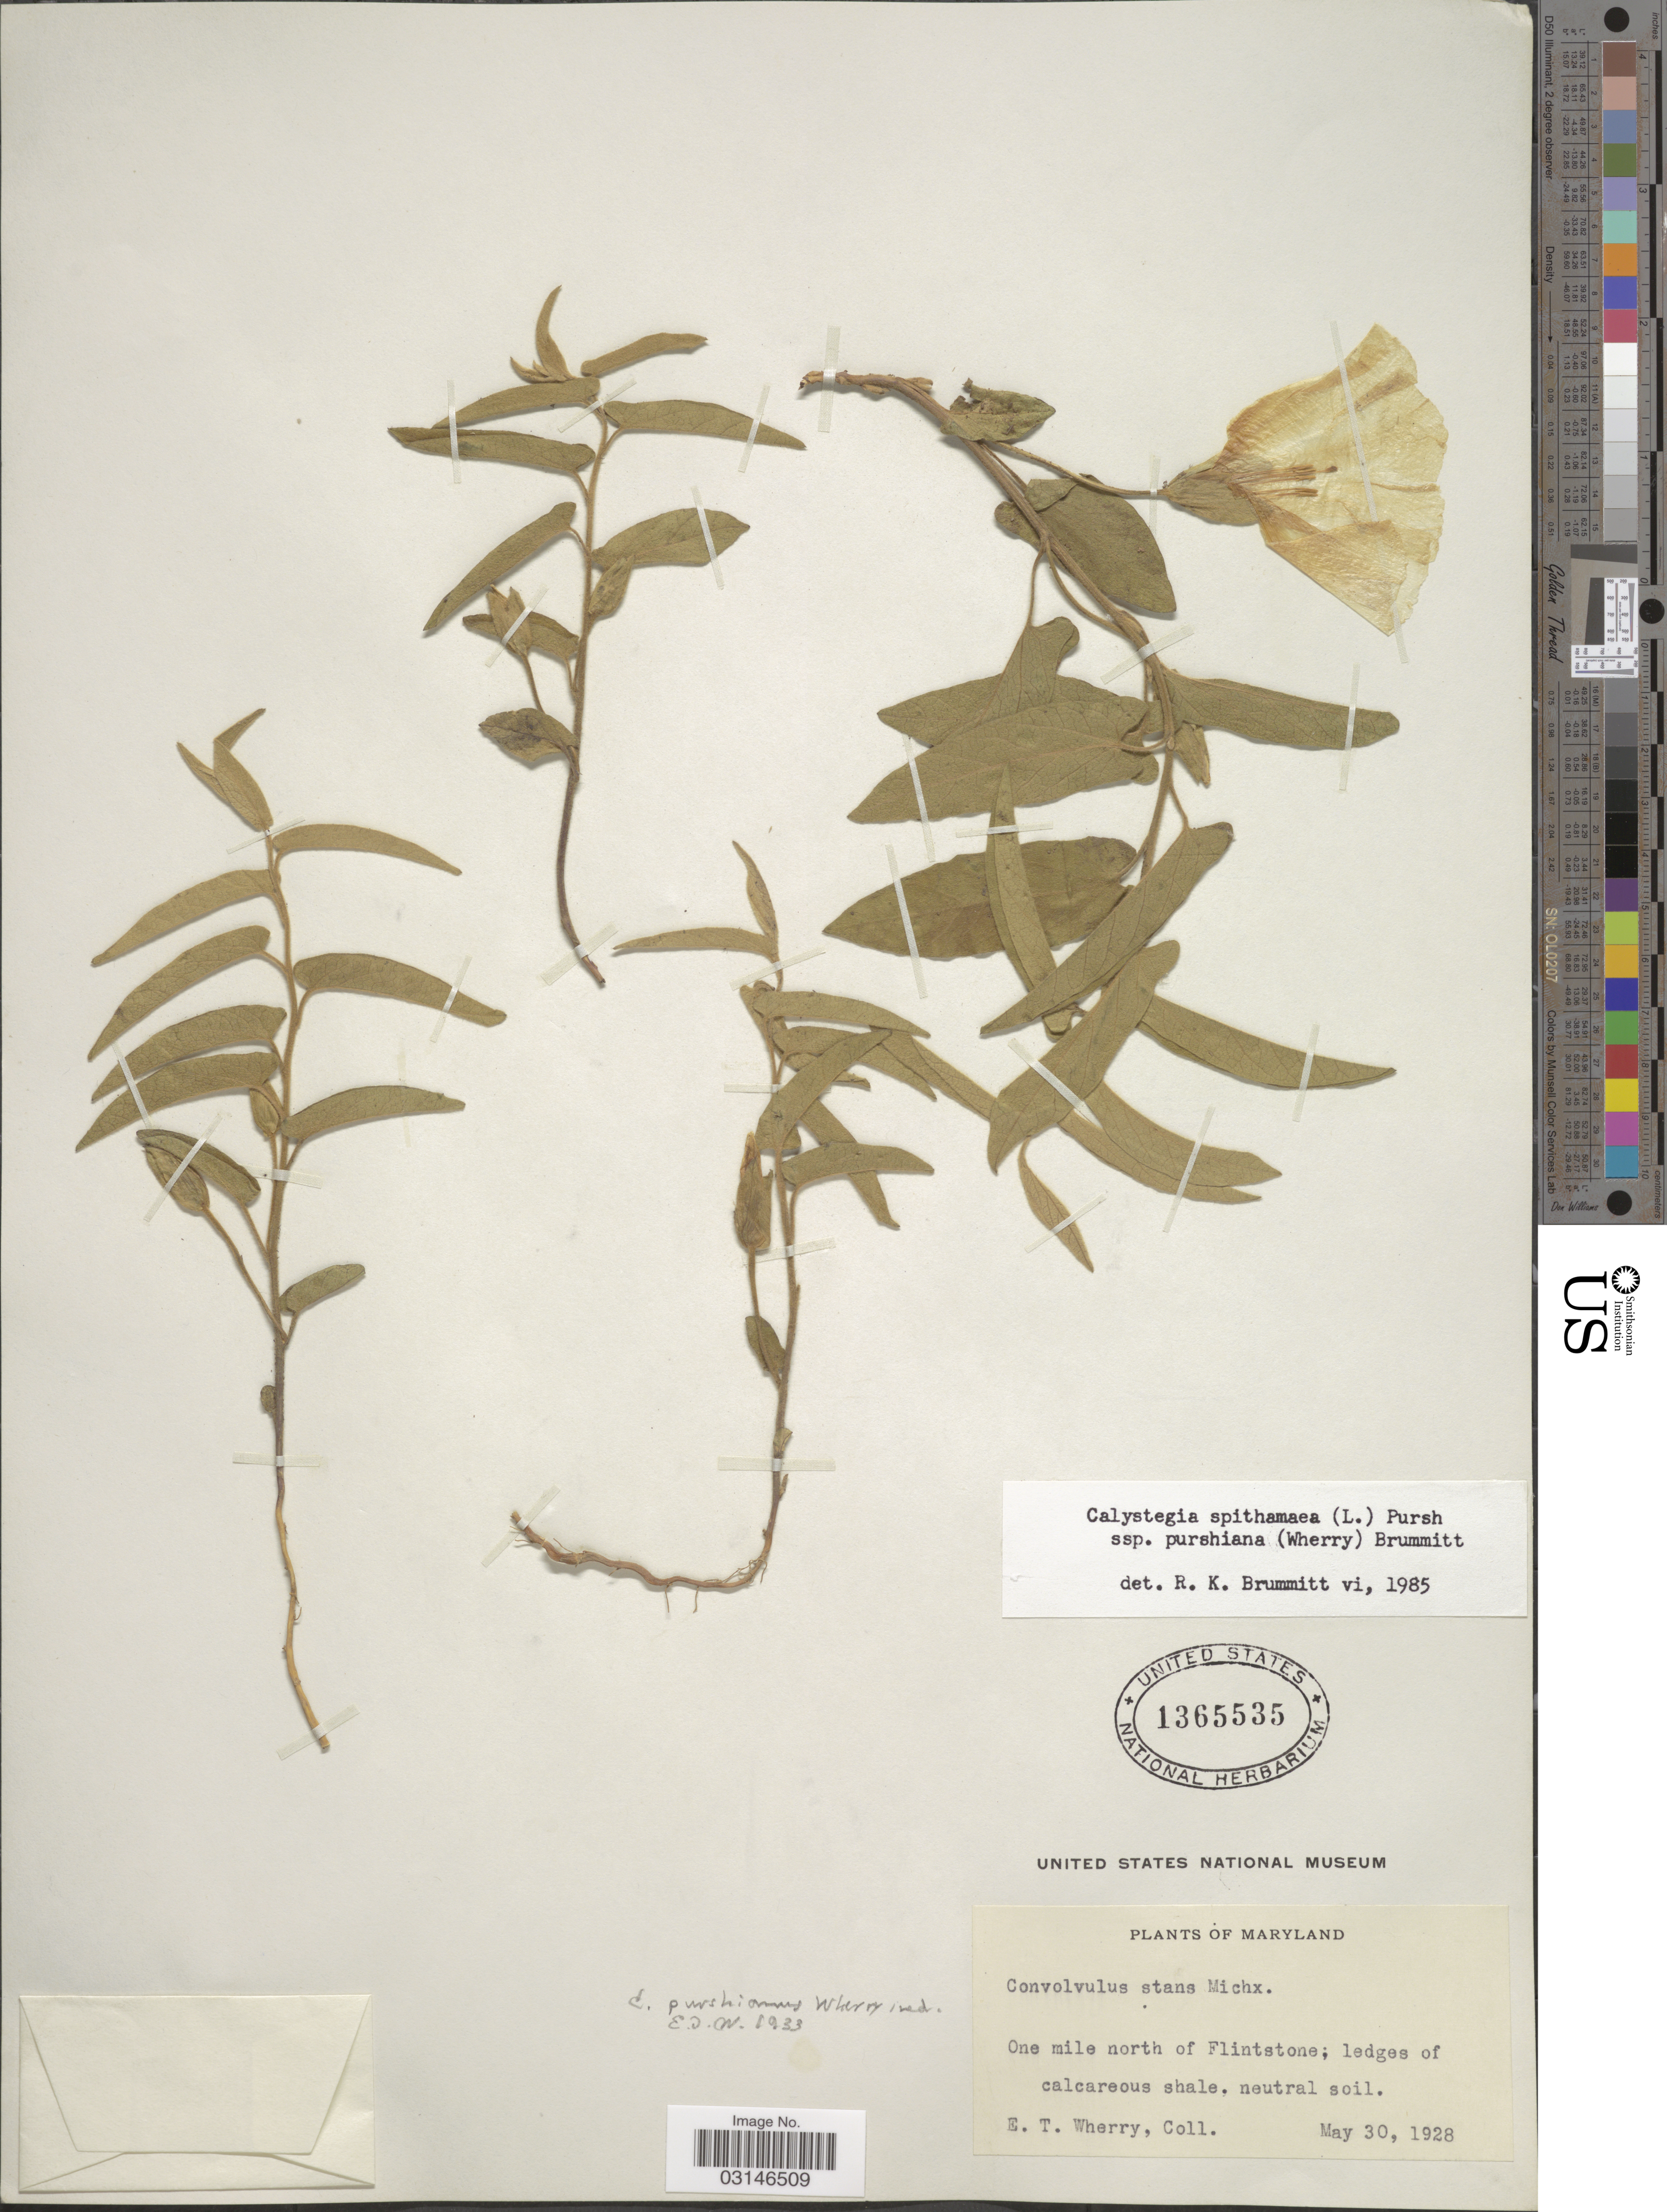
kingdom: Plantae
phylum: Tracheophyta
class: Magnoliopsida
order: Solanales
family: Convolvulaceae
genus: Calystegia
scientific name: Calystegia spithamaea subsp. purshiana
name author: (Wherry) Brummitt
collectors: E. T. Wherry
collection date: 1928-05-30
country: United States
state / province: Maryland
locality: One mile north of Flintstone.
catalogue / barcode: US 1365535